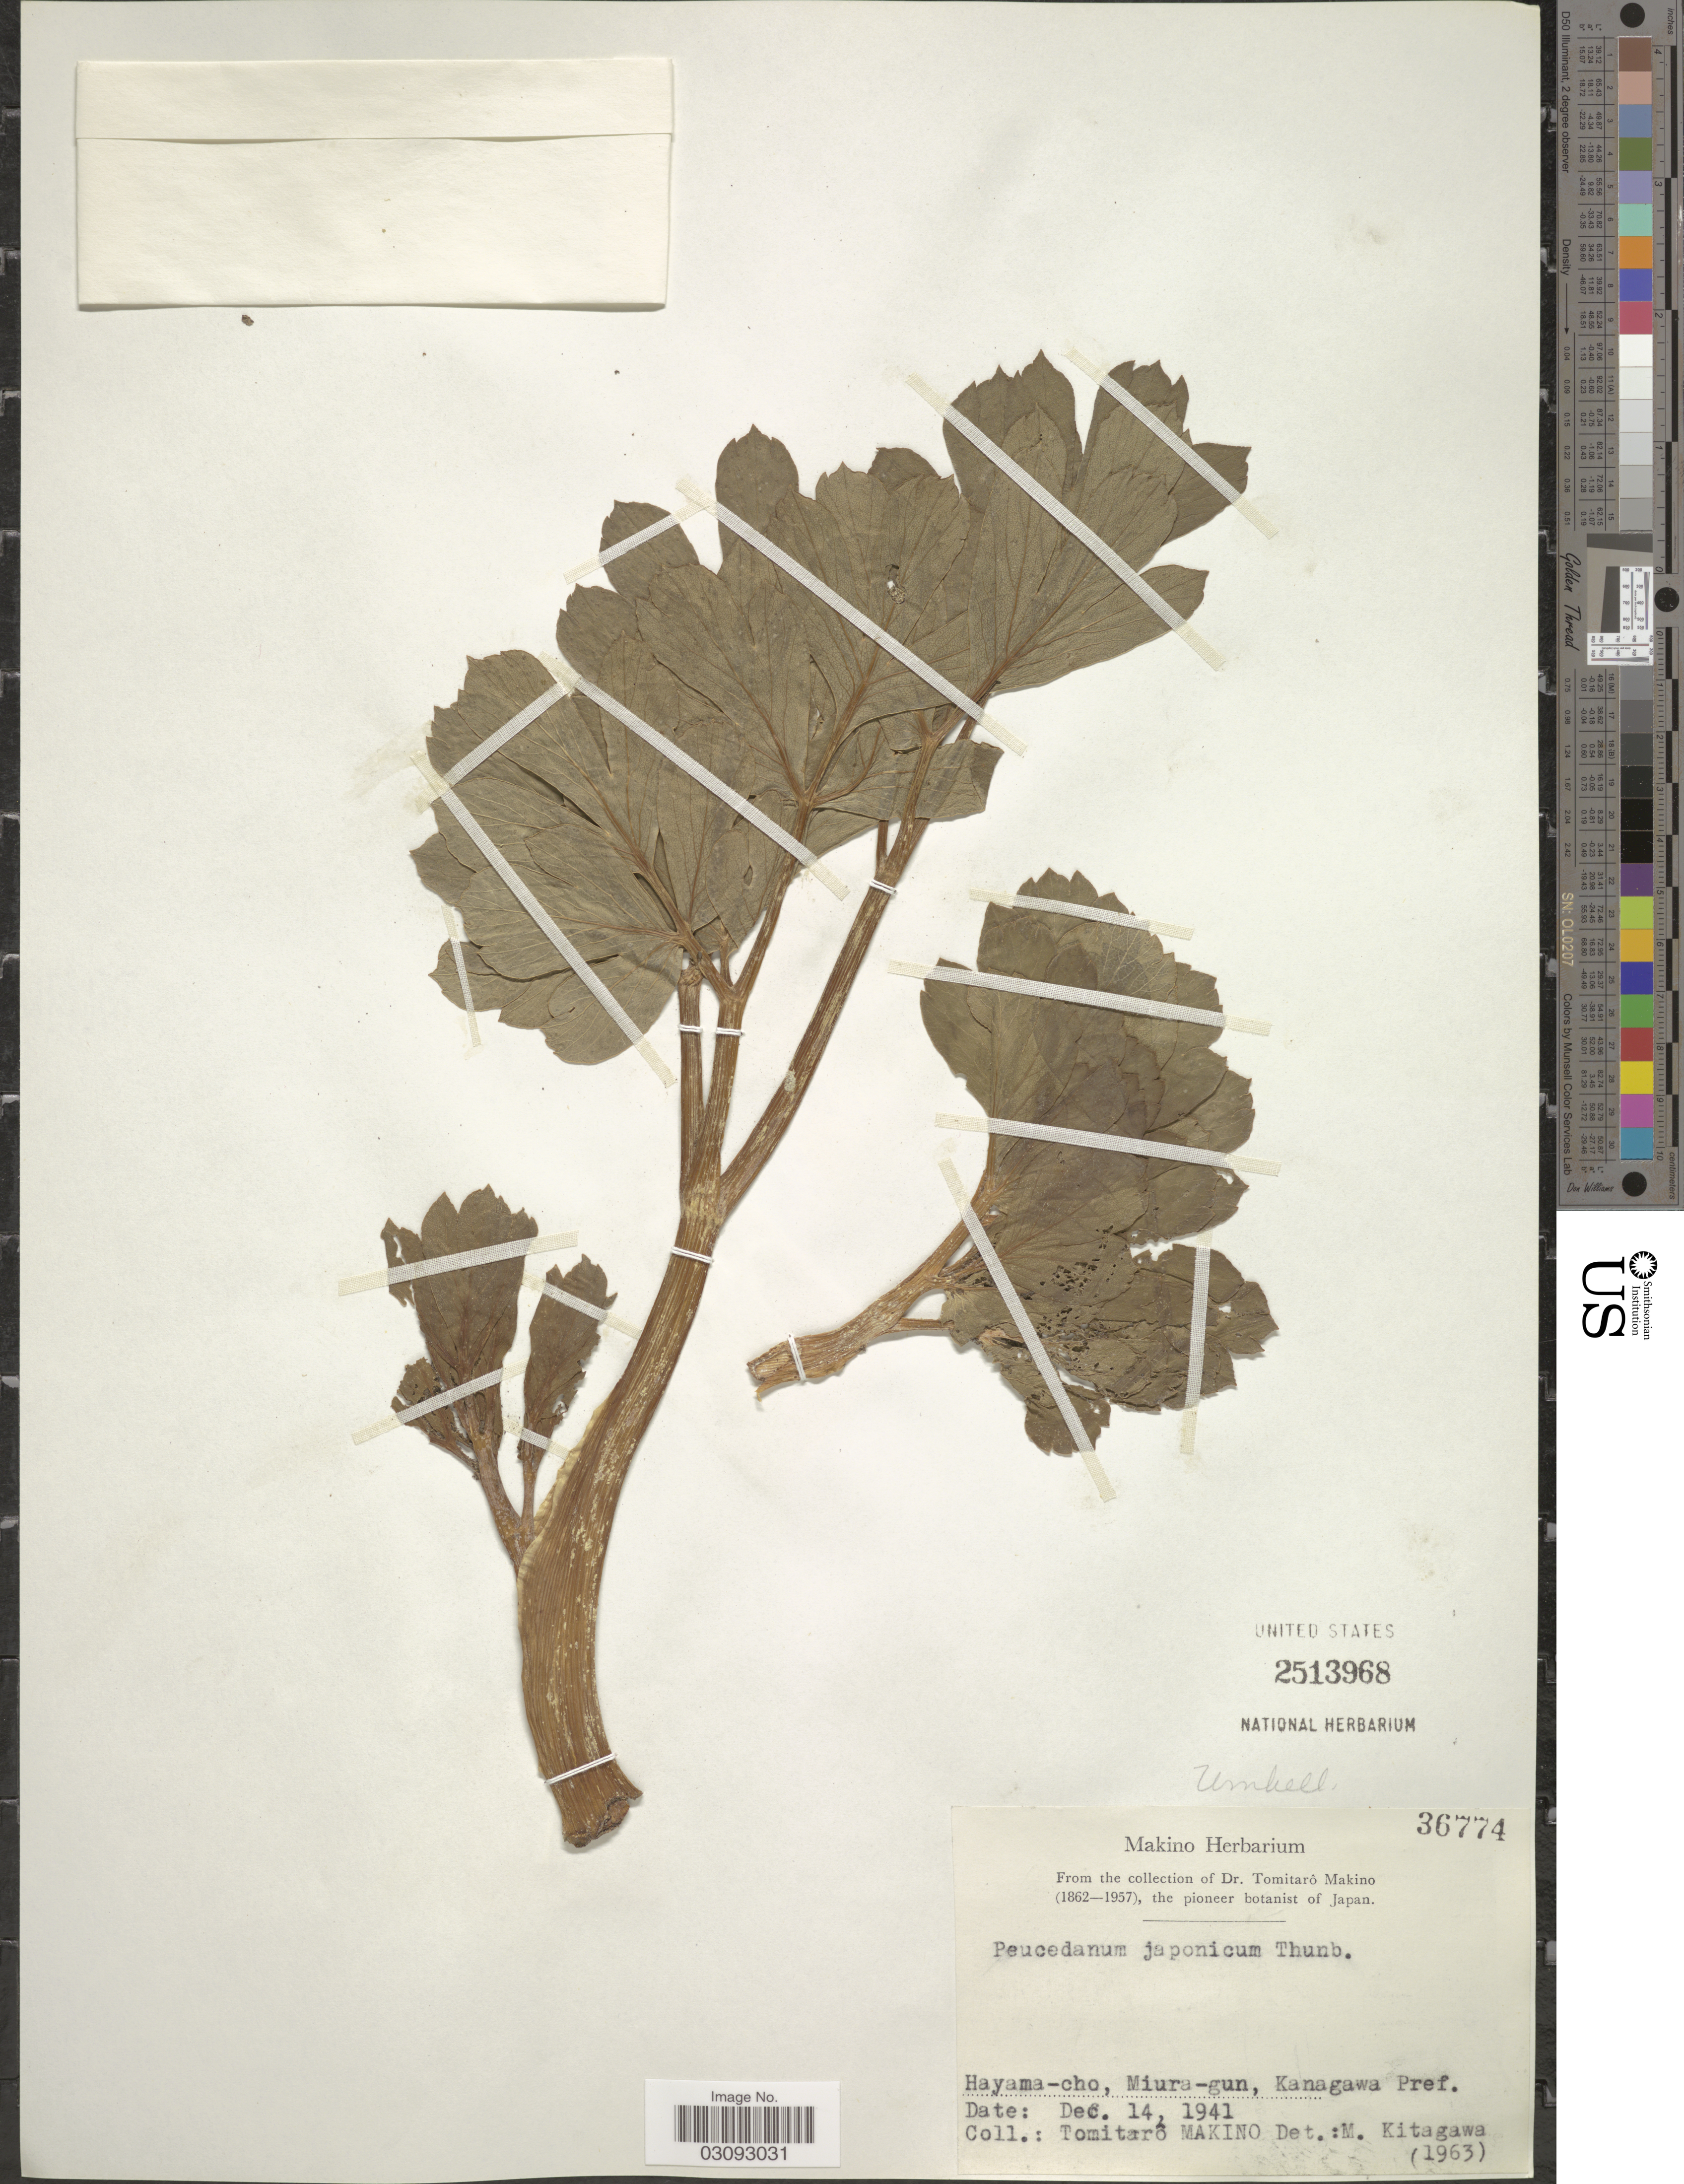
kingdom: Plantae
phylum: Tracheophyta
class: Magnoliopsida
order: Apiales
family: Apiaceae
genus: Peucedanum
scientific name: Peucedanum japonicum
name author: Thunb.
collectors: T. Makino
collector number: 36774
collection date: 1941-12-14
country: Japan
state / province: Kanagawa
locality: Hayama-cho, Miura-gun, Kanagawa Pref.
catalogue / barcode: US 2513968